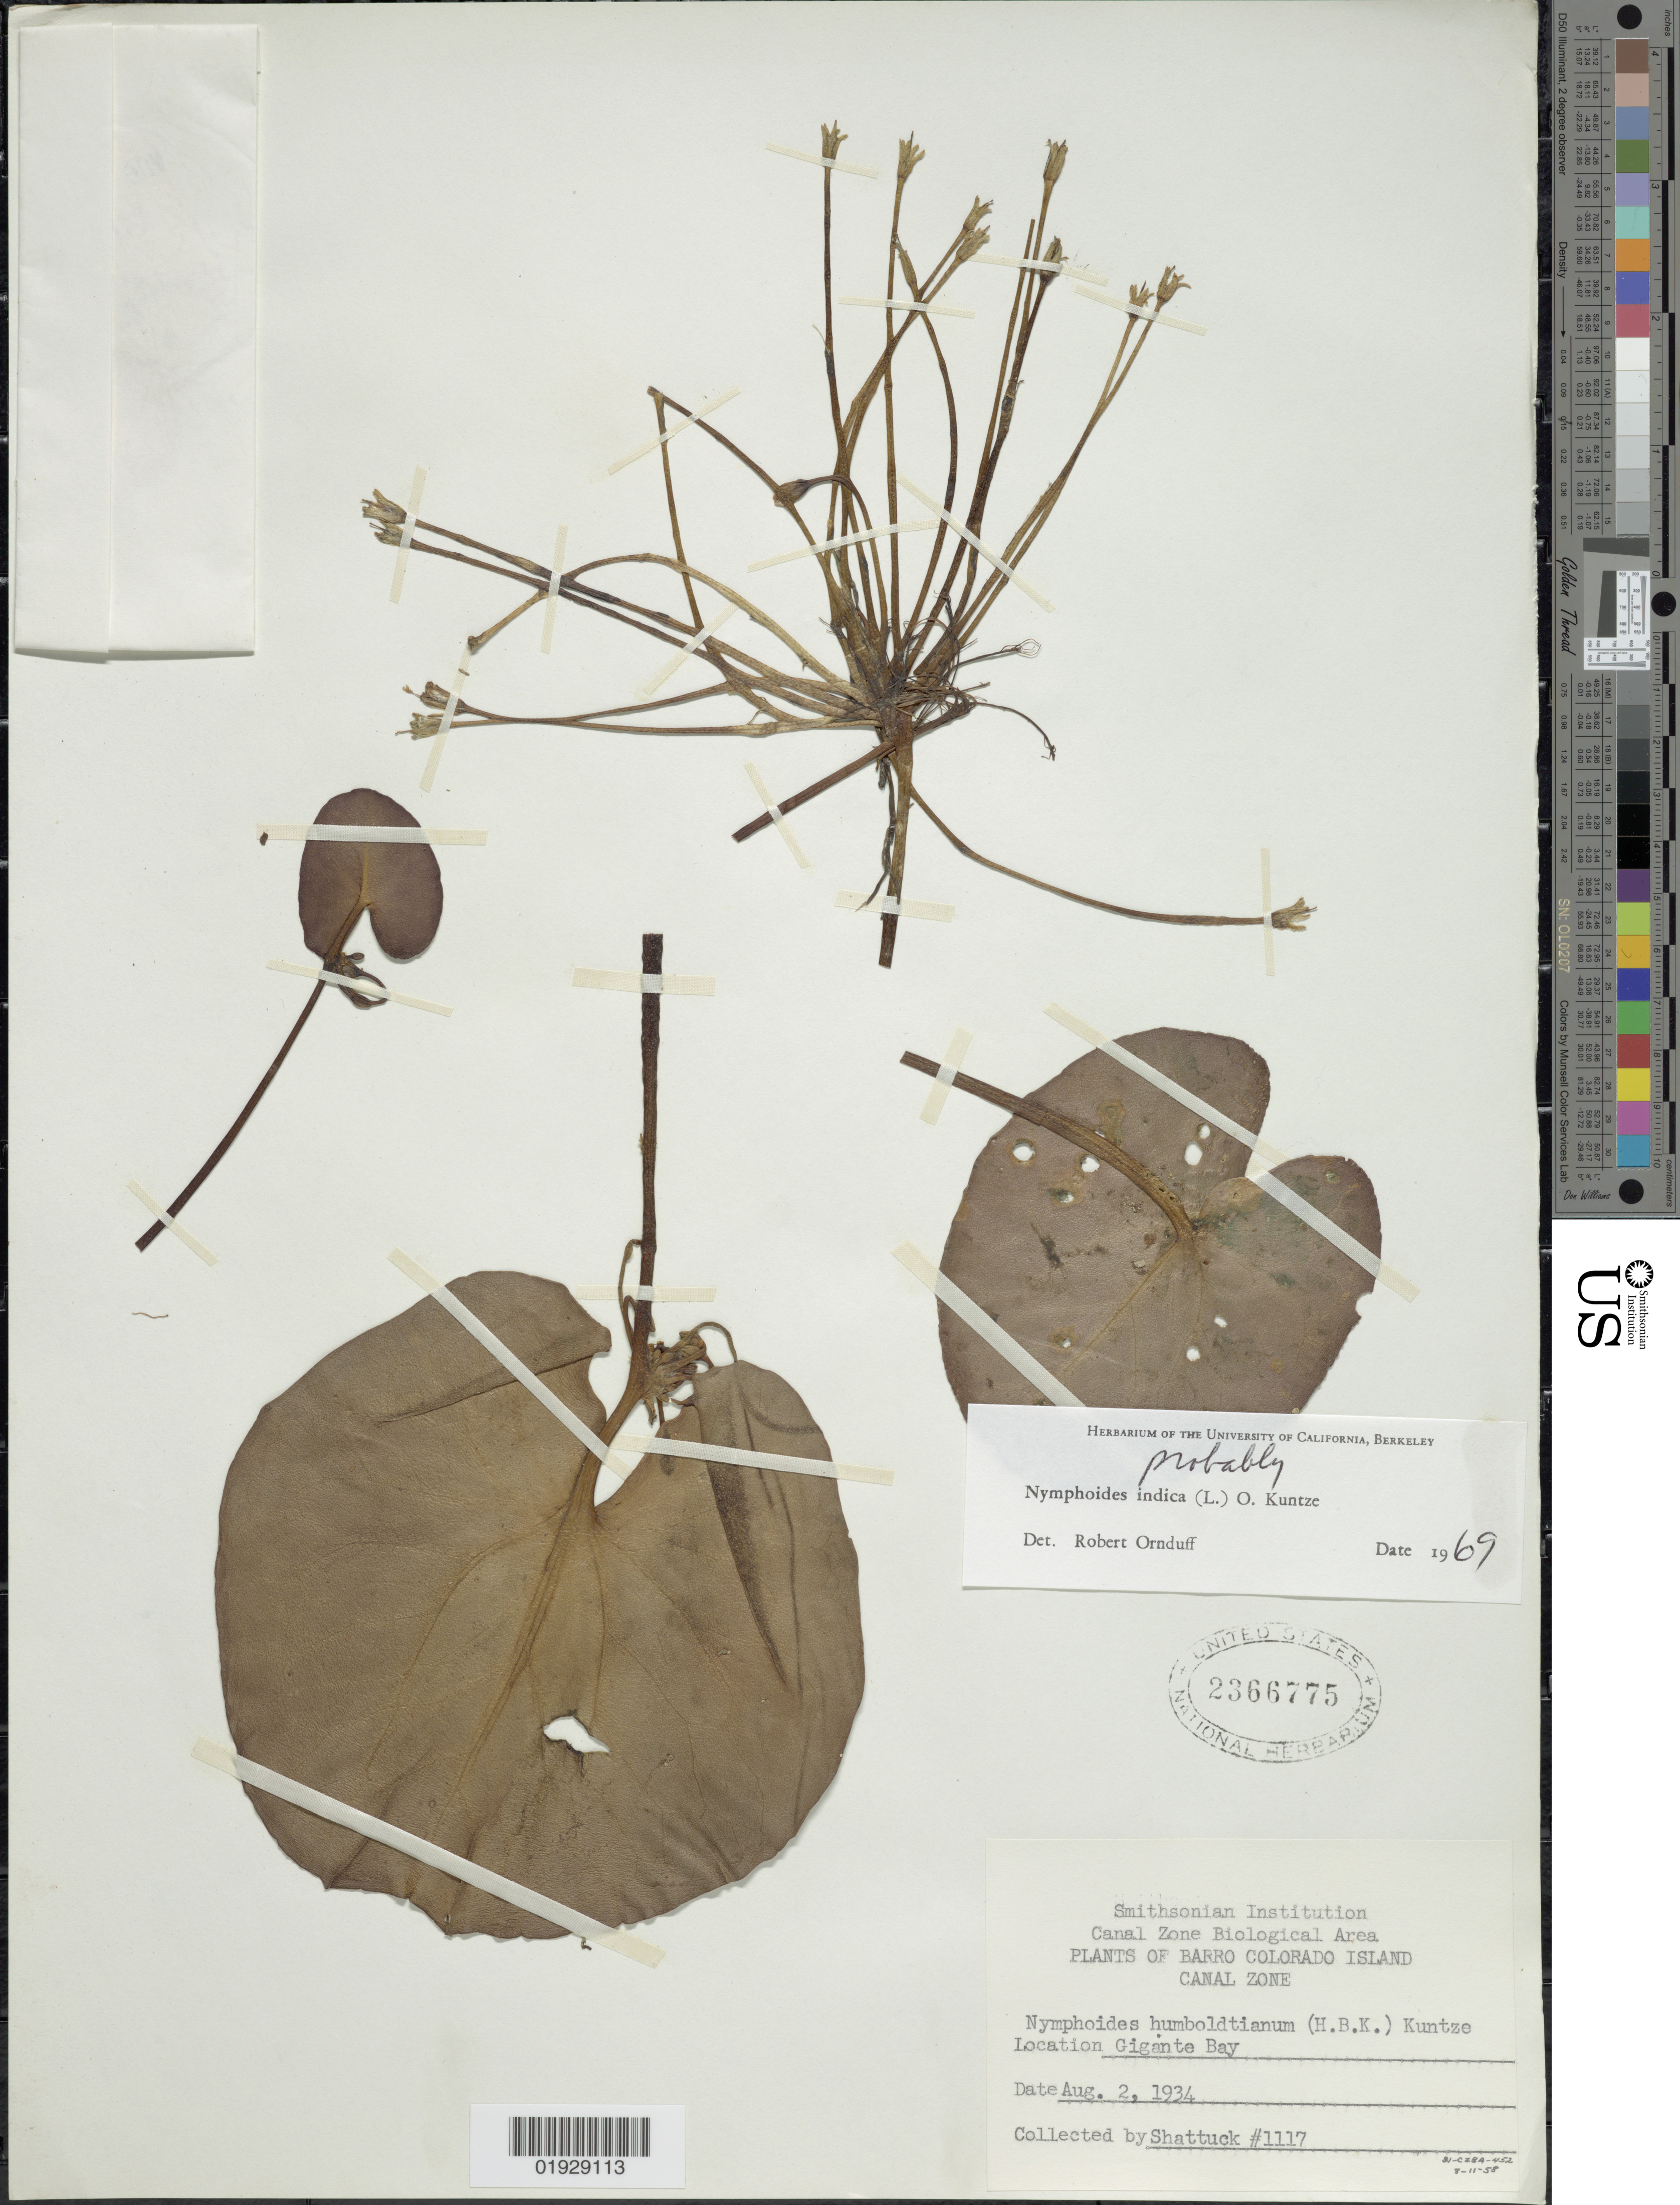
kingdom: Plantae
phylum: Tracheophyta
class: Magnoliopsida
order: Asterales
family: Menyanthaceae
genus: Nymphoides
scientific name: Nymphoides indica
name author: (L.) Kuntze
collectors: Shattuck, --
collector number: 1117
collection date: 1934-08-02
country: Panama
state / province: Panamá Oeste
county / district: Canal Zone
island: Barro Colorado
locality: Barro Colorado Island. Canal Zone. Gigante Bay.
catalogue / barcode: US 2366775